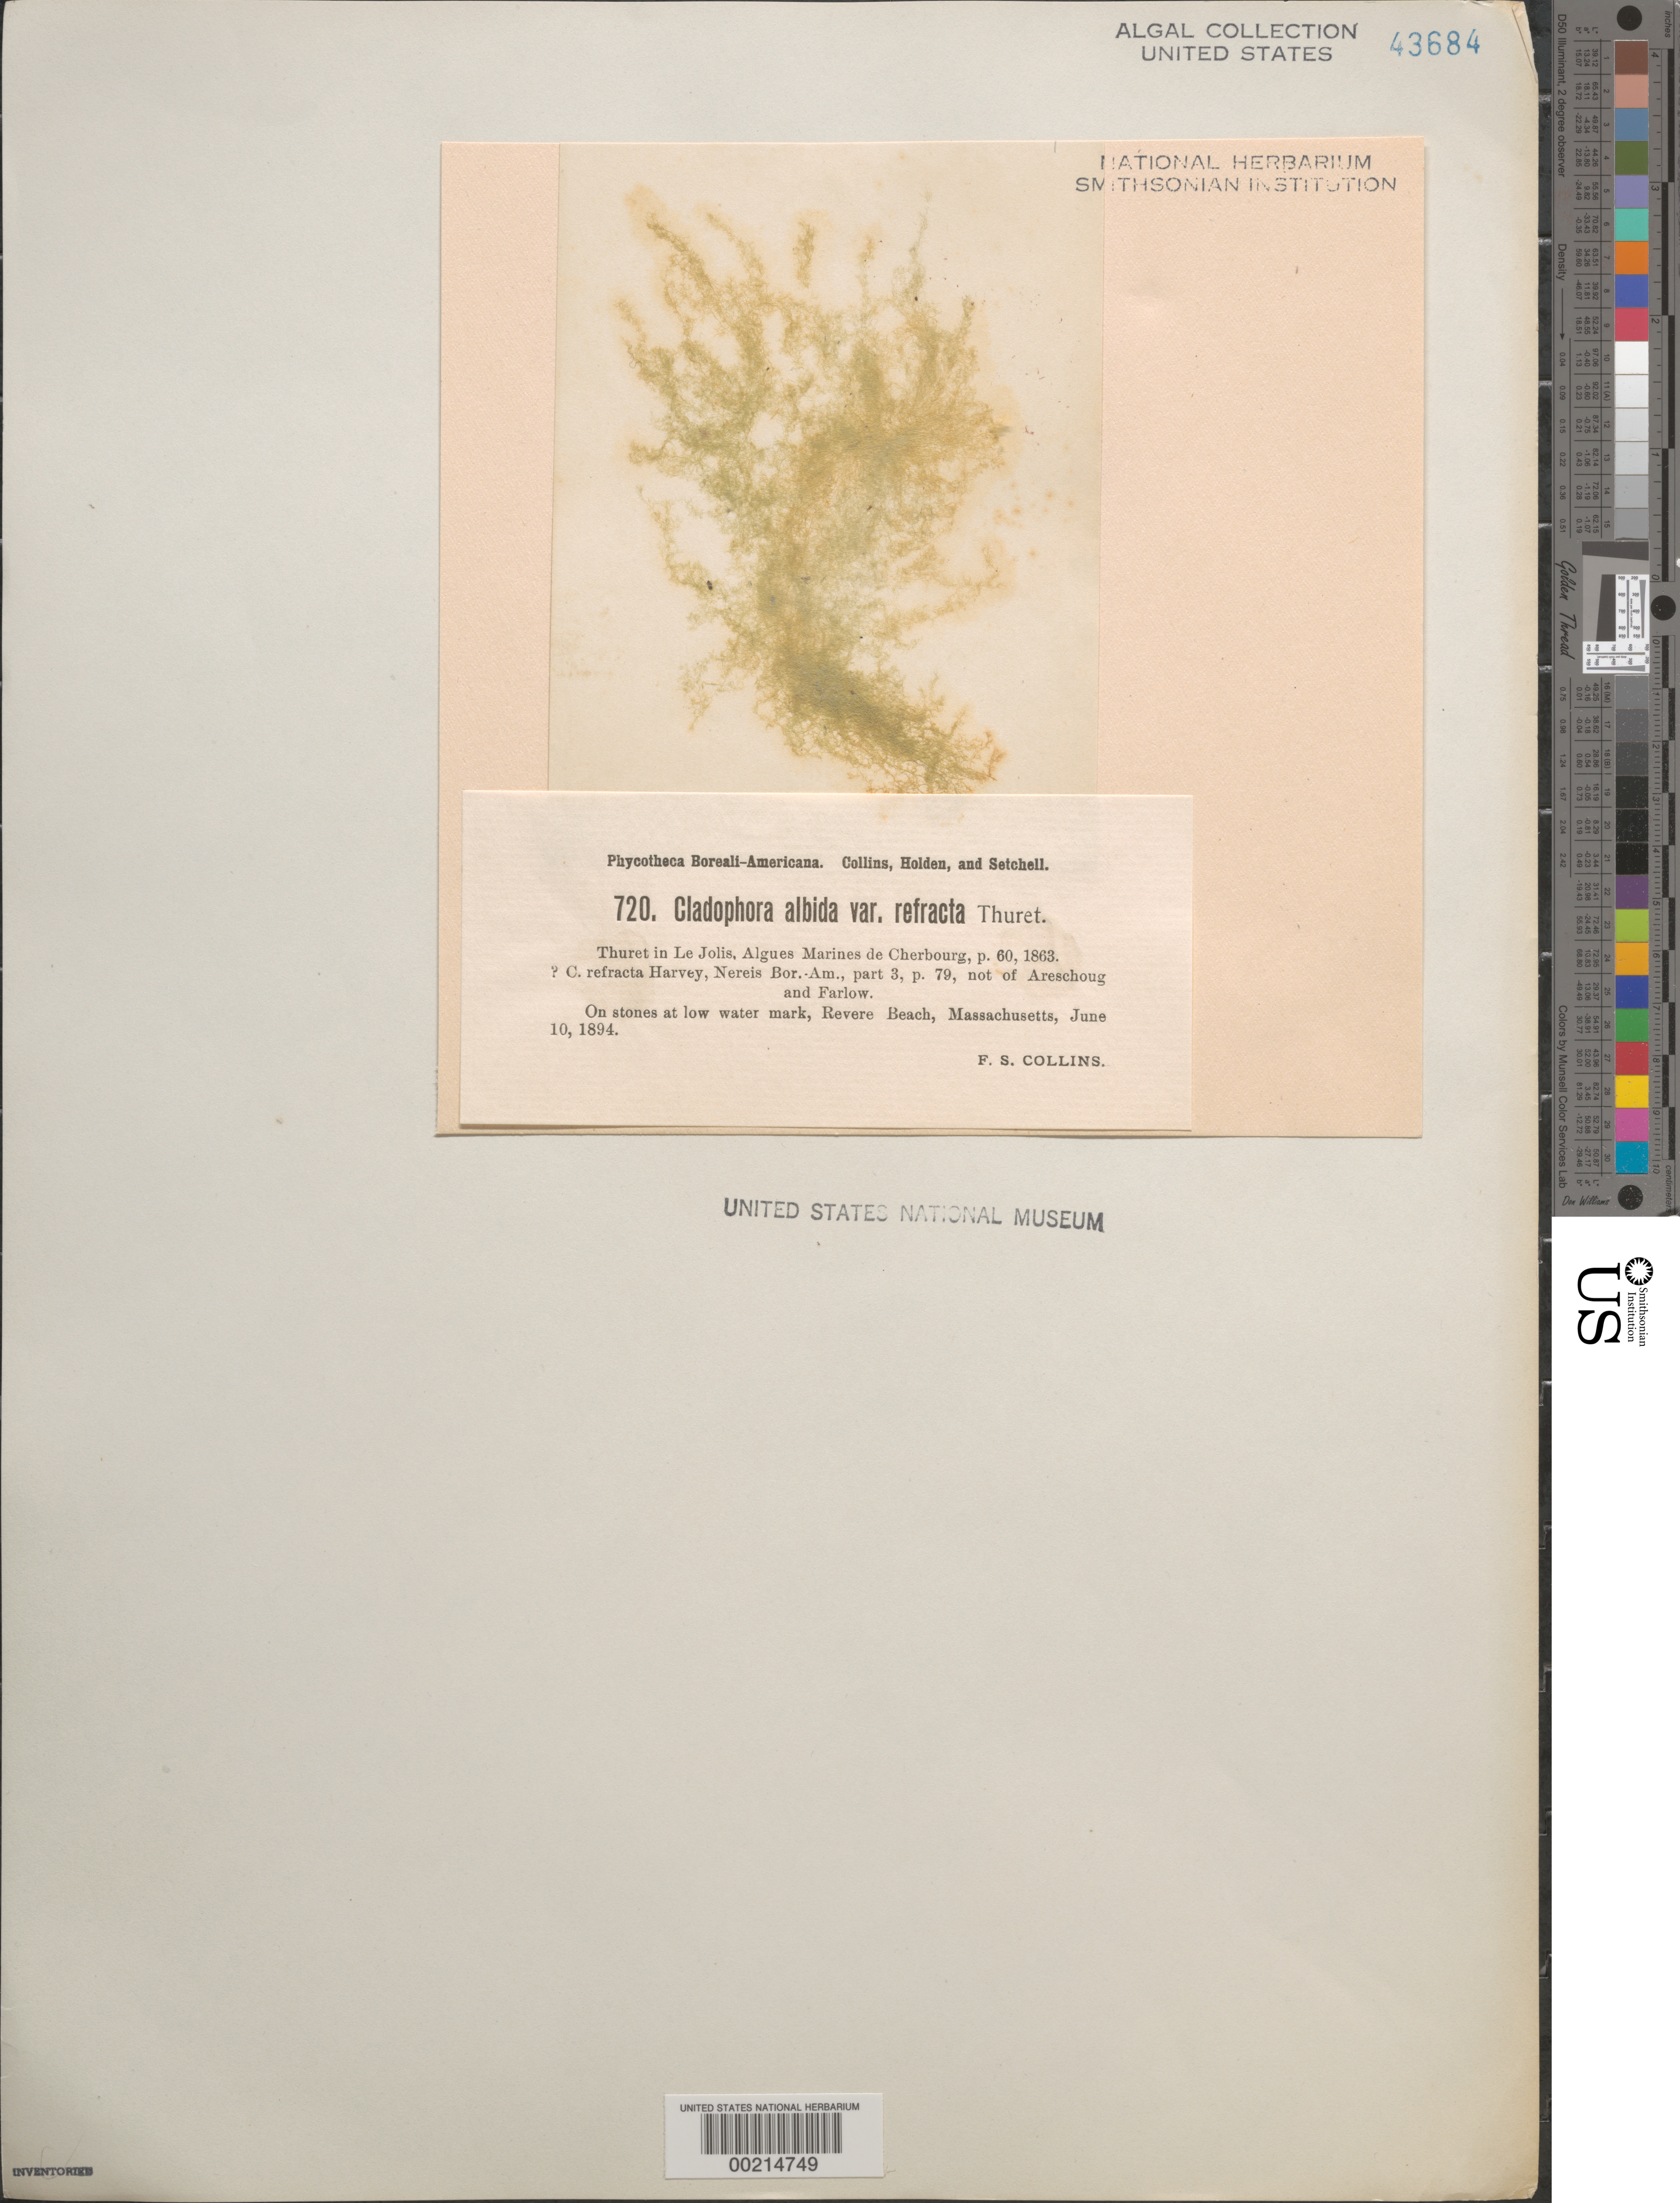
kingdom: Plantae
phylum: Chlorophyta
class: Ulvophyceae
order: Cladophorales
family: Cladophoraceae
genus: Cladophora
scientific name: Cladophora albida var. refracta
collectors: F. Collins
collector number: PB-A 720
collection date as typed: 10 Jun 1894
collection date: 1894-06-10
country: United States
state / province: Massachusetts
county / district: Suffolk County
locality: Revere Beach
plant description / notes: Collins, Holden & Setchell, Phycotheca Boreali-Americana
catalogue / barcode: US 43684